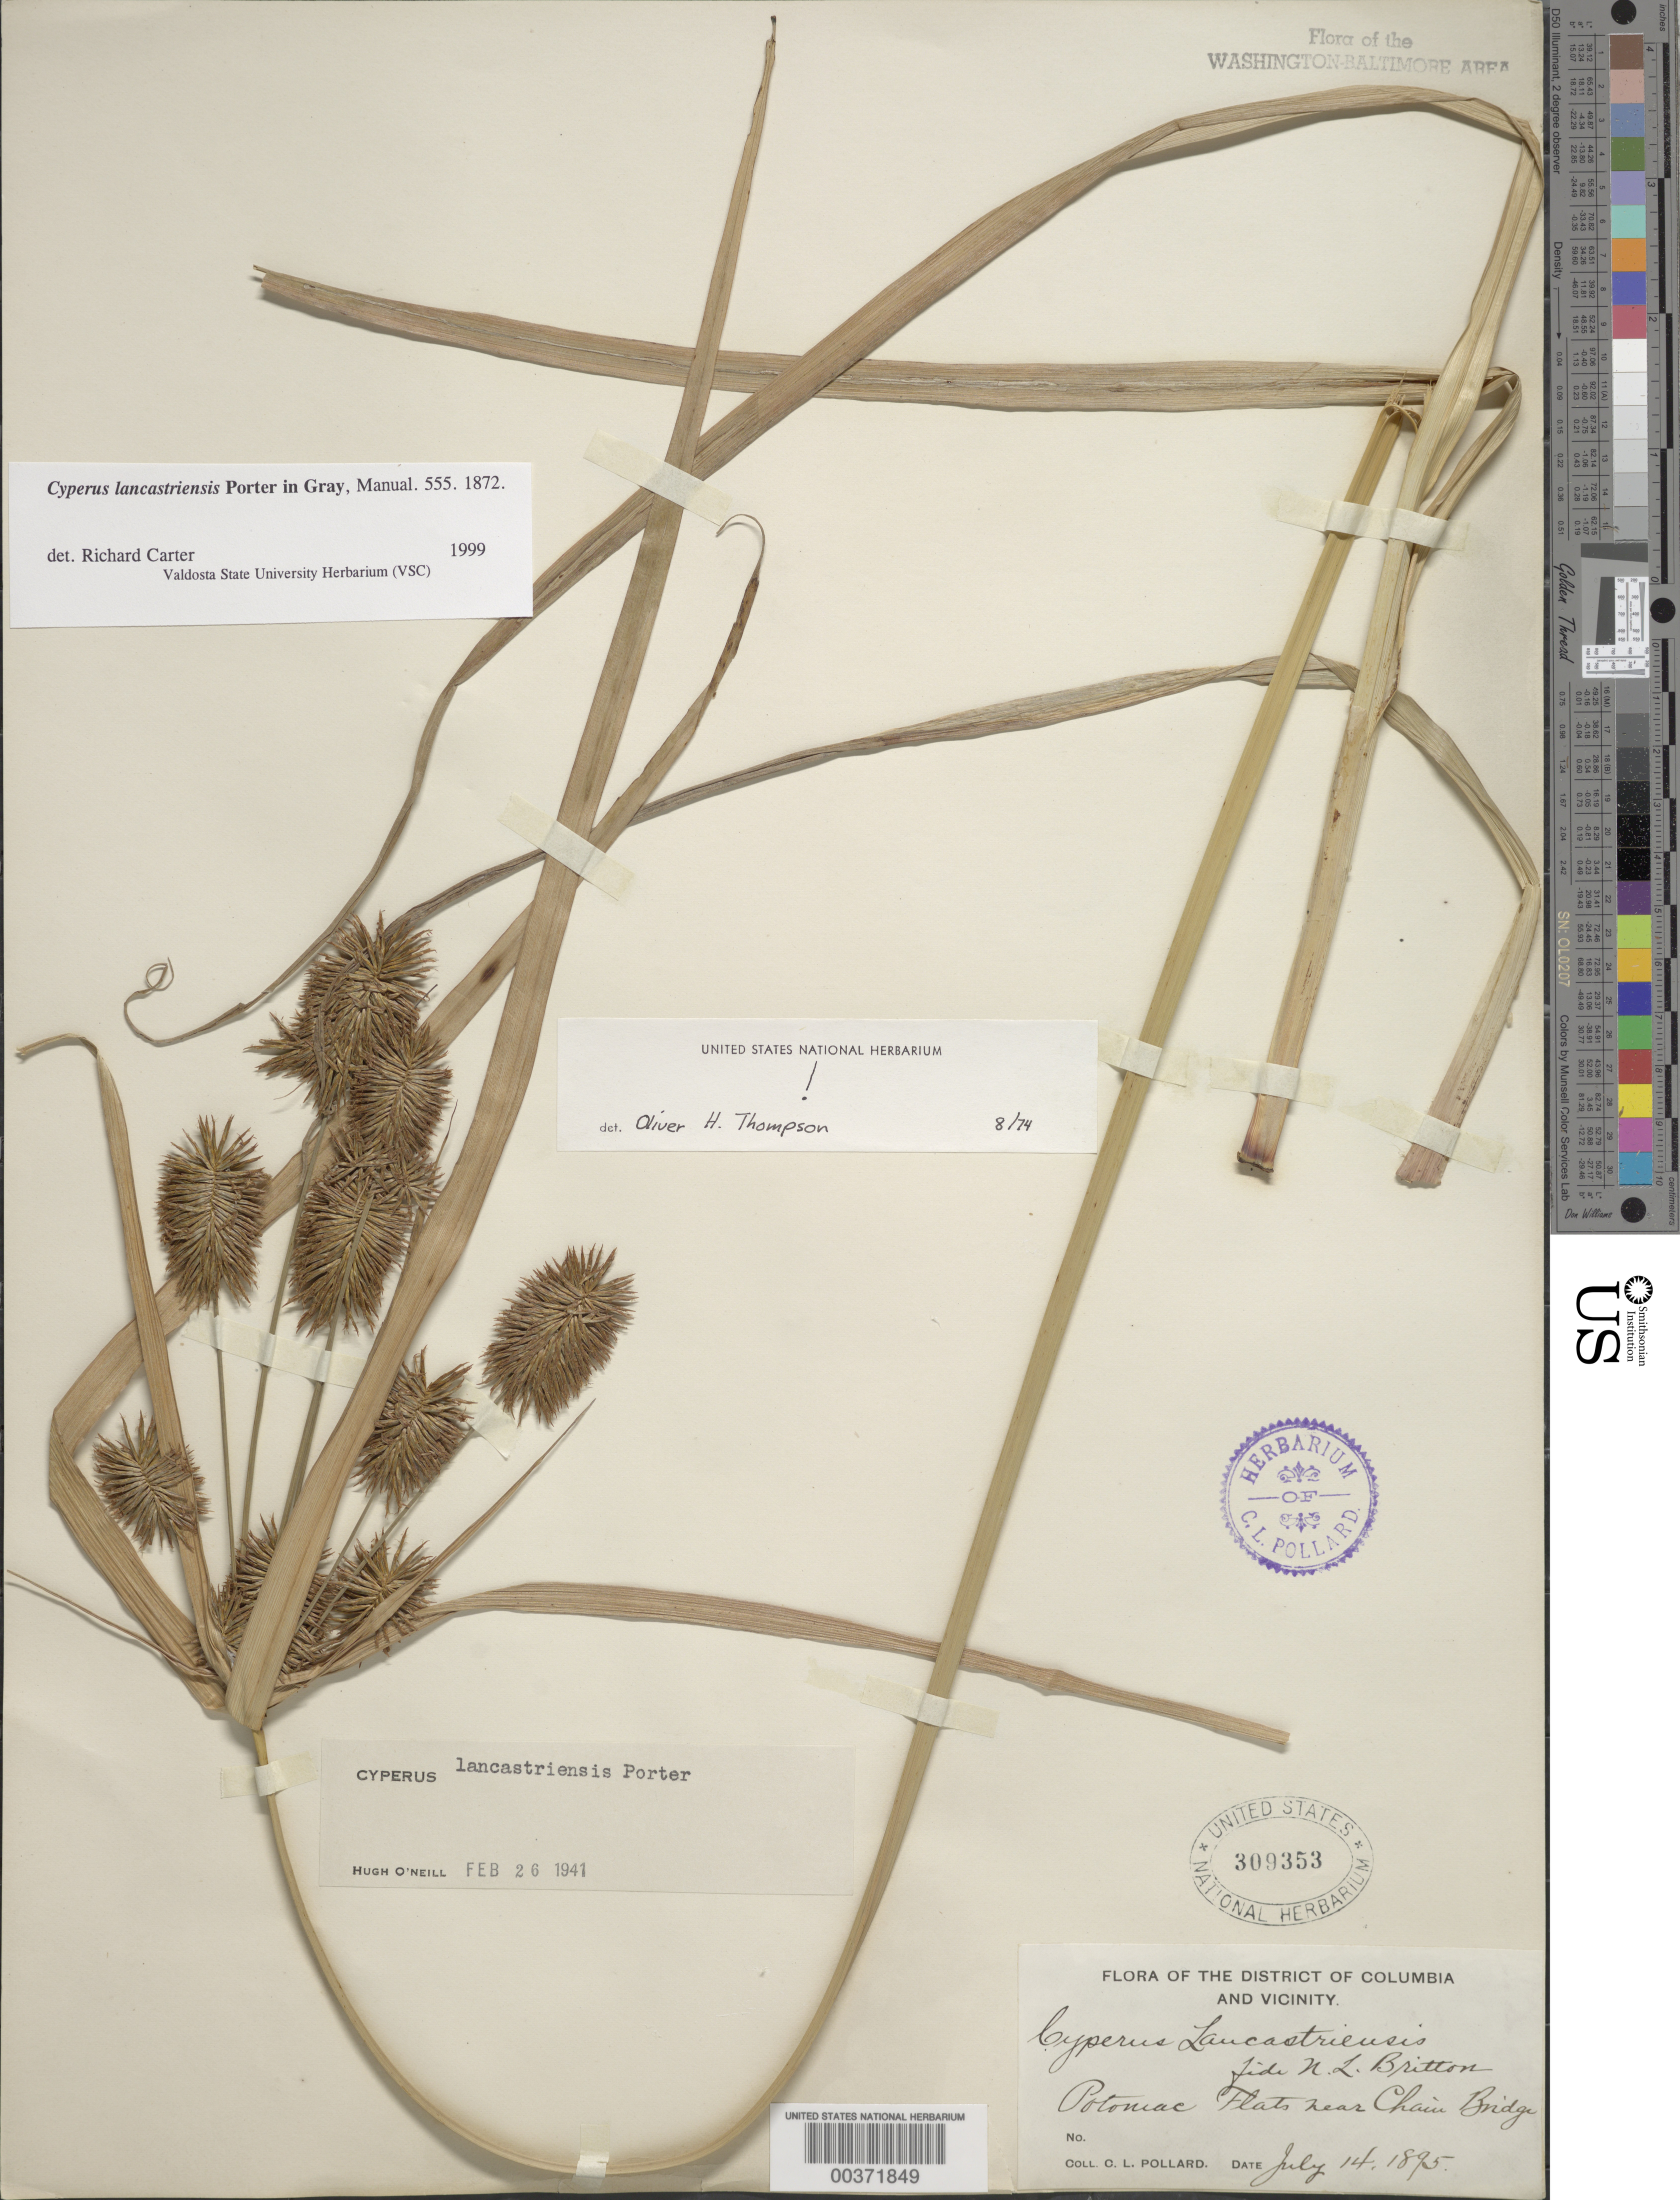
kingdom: Plantae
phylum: Tracheophyta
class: Liliopsida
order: Poales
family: Cyperaceae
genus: Cyperus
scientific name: Cyperus lancastriensis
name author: Porter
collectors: C. L. Pollard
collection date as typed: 14 Jul 1895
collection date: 1895-07-14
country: United States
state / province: District of Columbia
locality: Potomac flats, Chain Bridge vicinity C. & O. Canal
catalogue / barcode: US 309353